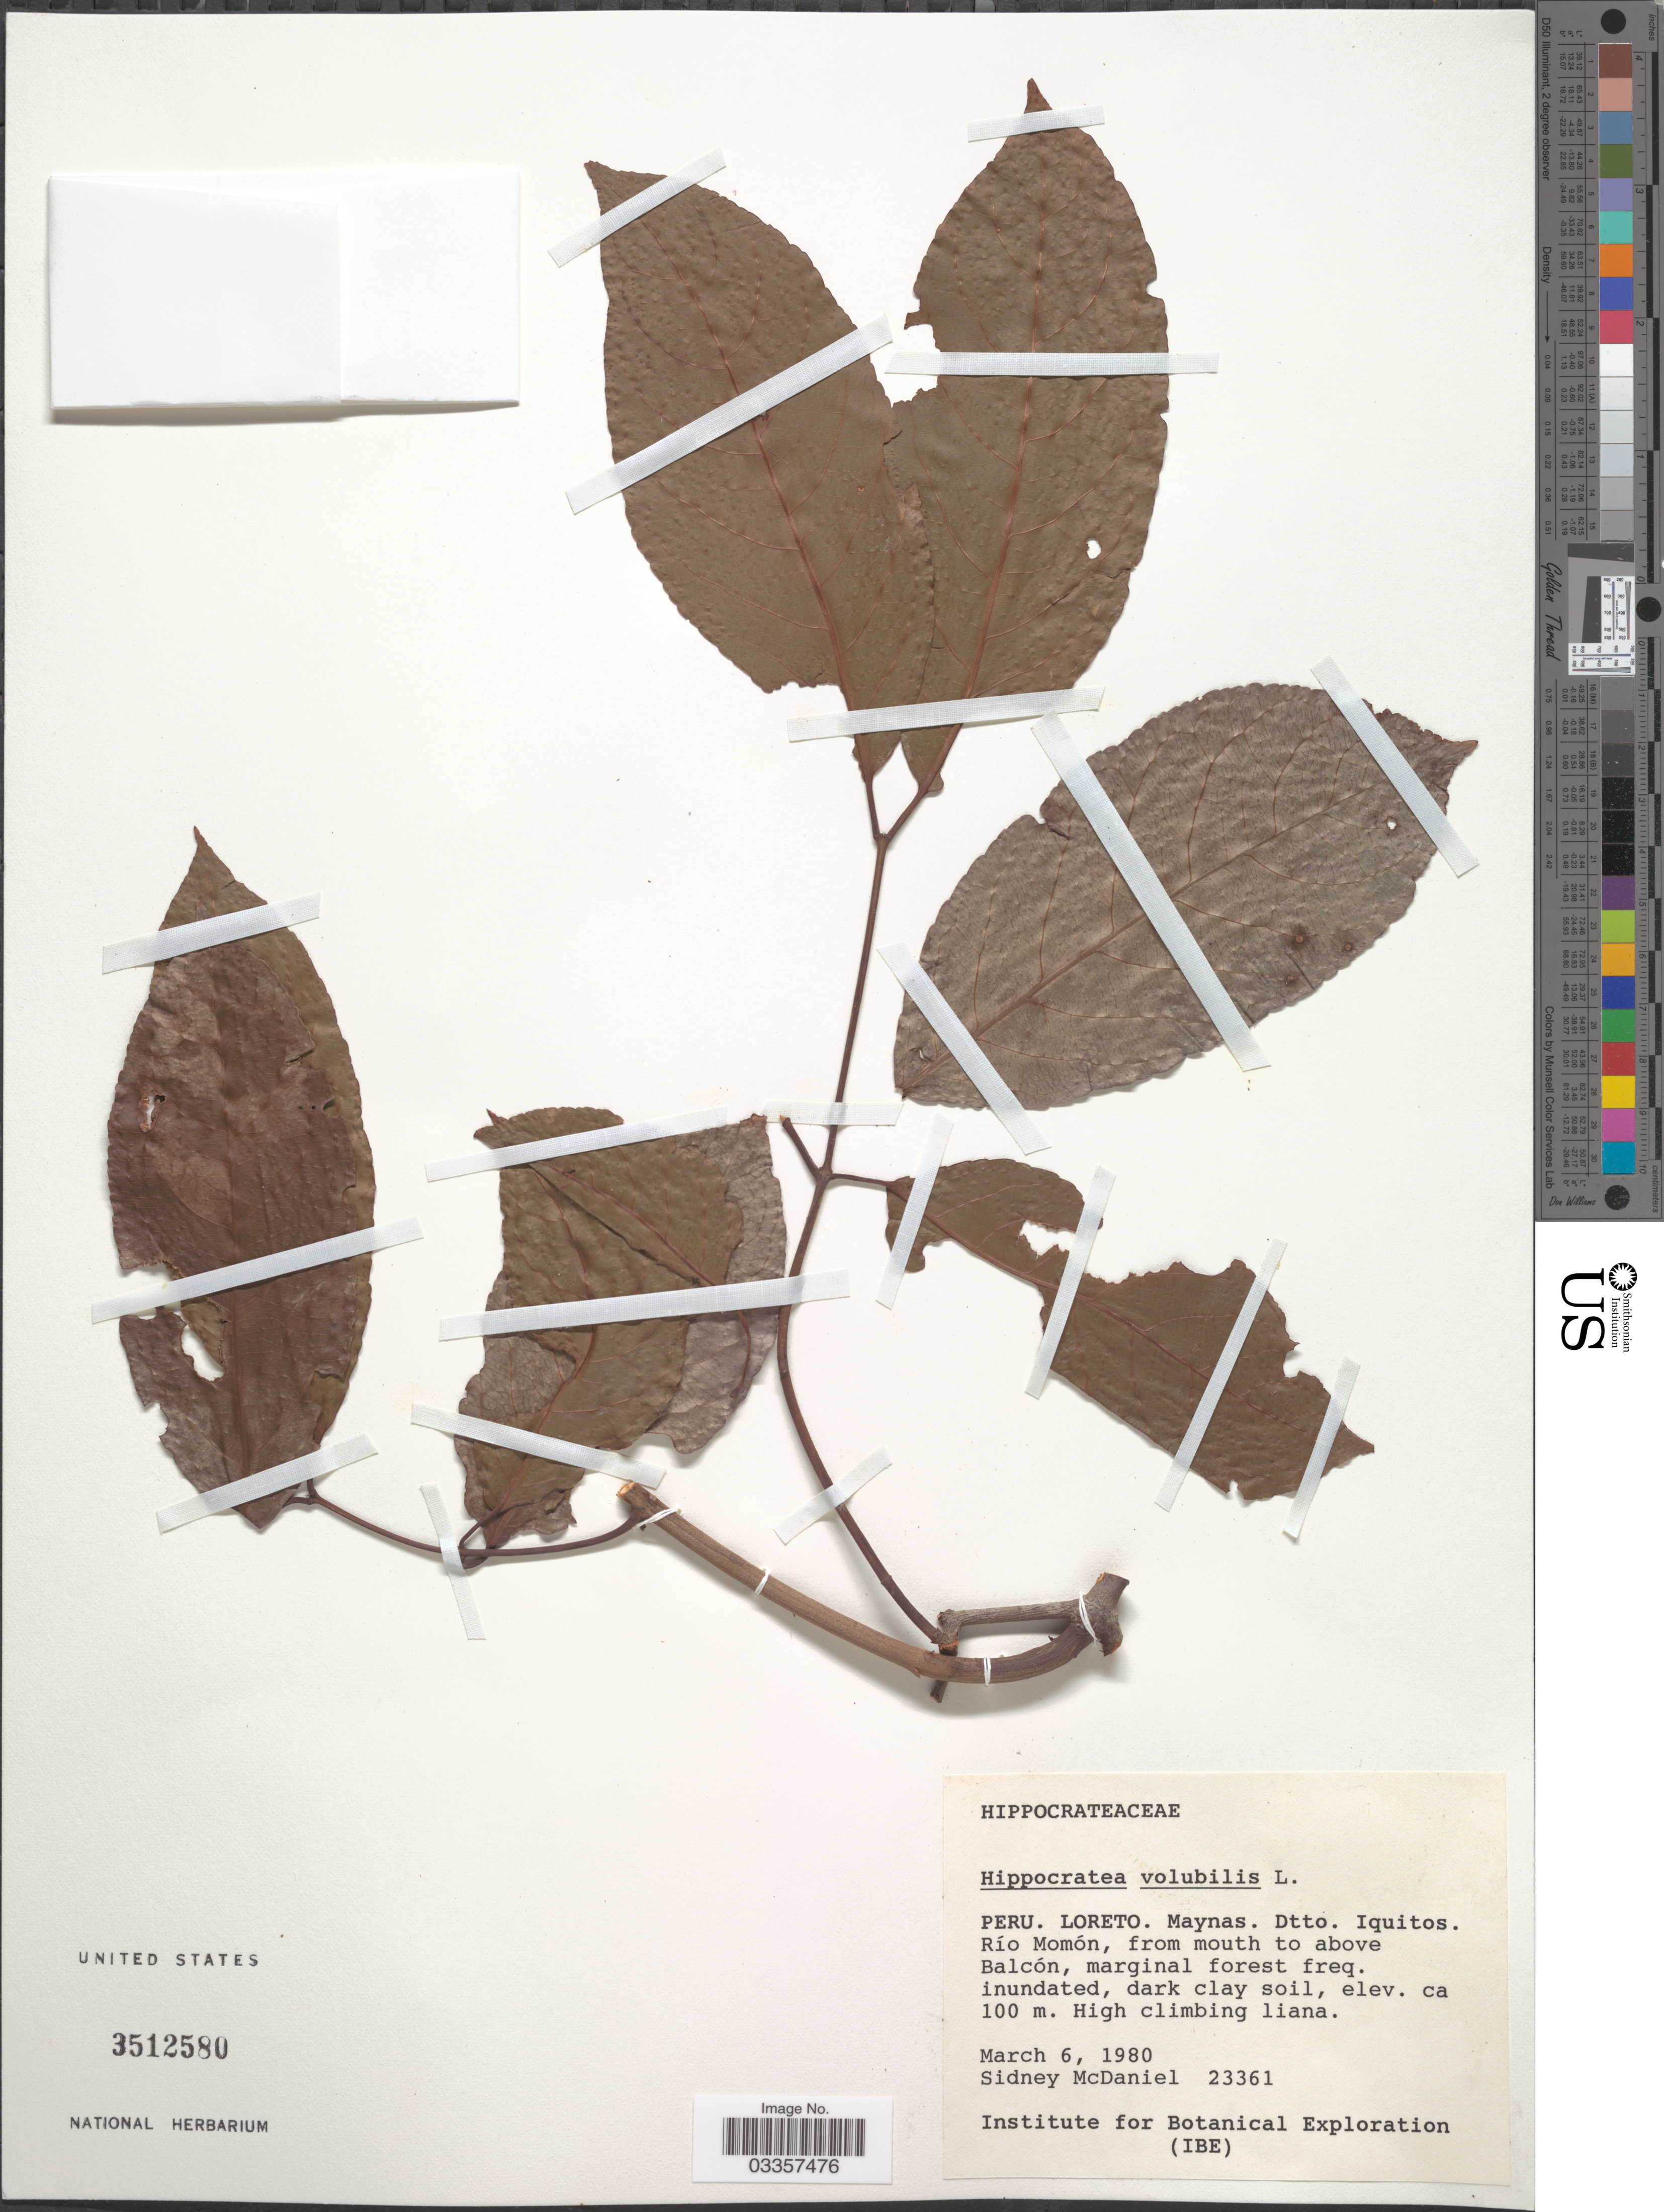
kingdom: Plantae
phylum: Tracheophyta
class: Magnoliopsida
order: Celastrales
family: Celastraceae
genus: Hippocratea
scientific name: Hippocratea volubilis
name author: L.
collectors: S. McDaniel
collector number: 23361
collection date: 1980-03-06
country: Peru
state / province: Loreto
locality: Maynas. Dtto. Iquitos. Río Momón, from mouth to above Balcón.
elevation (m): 100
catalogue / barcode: US 3512580